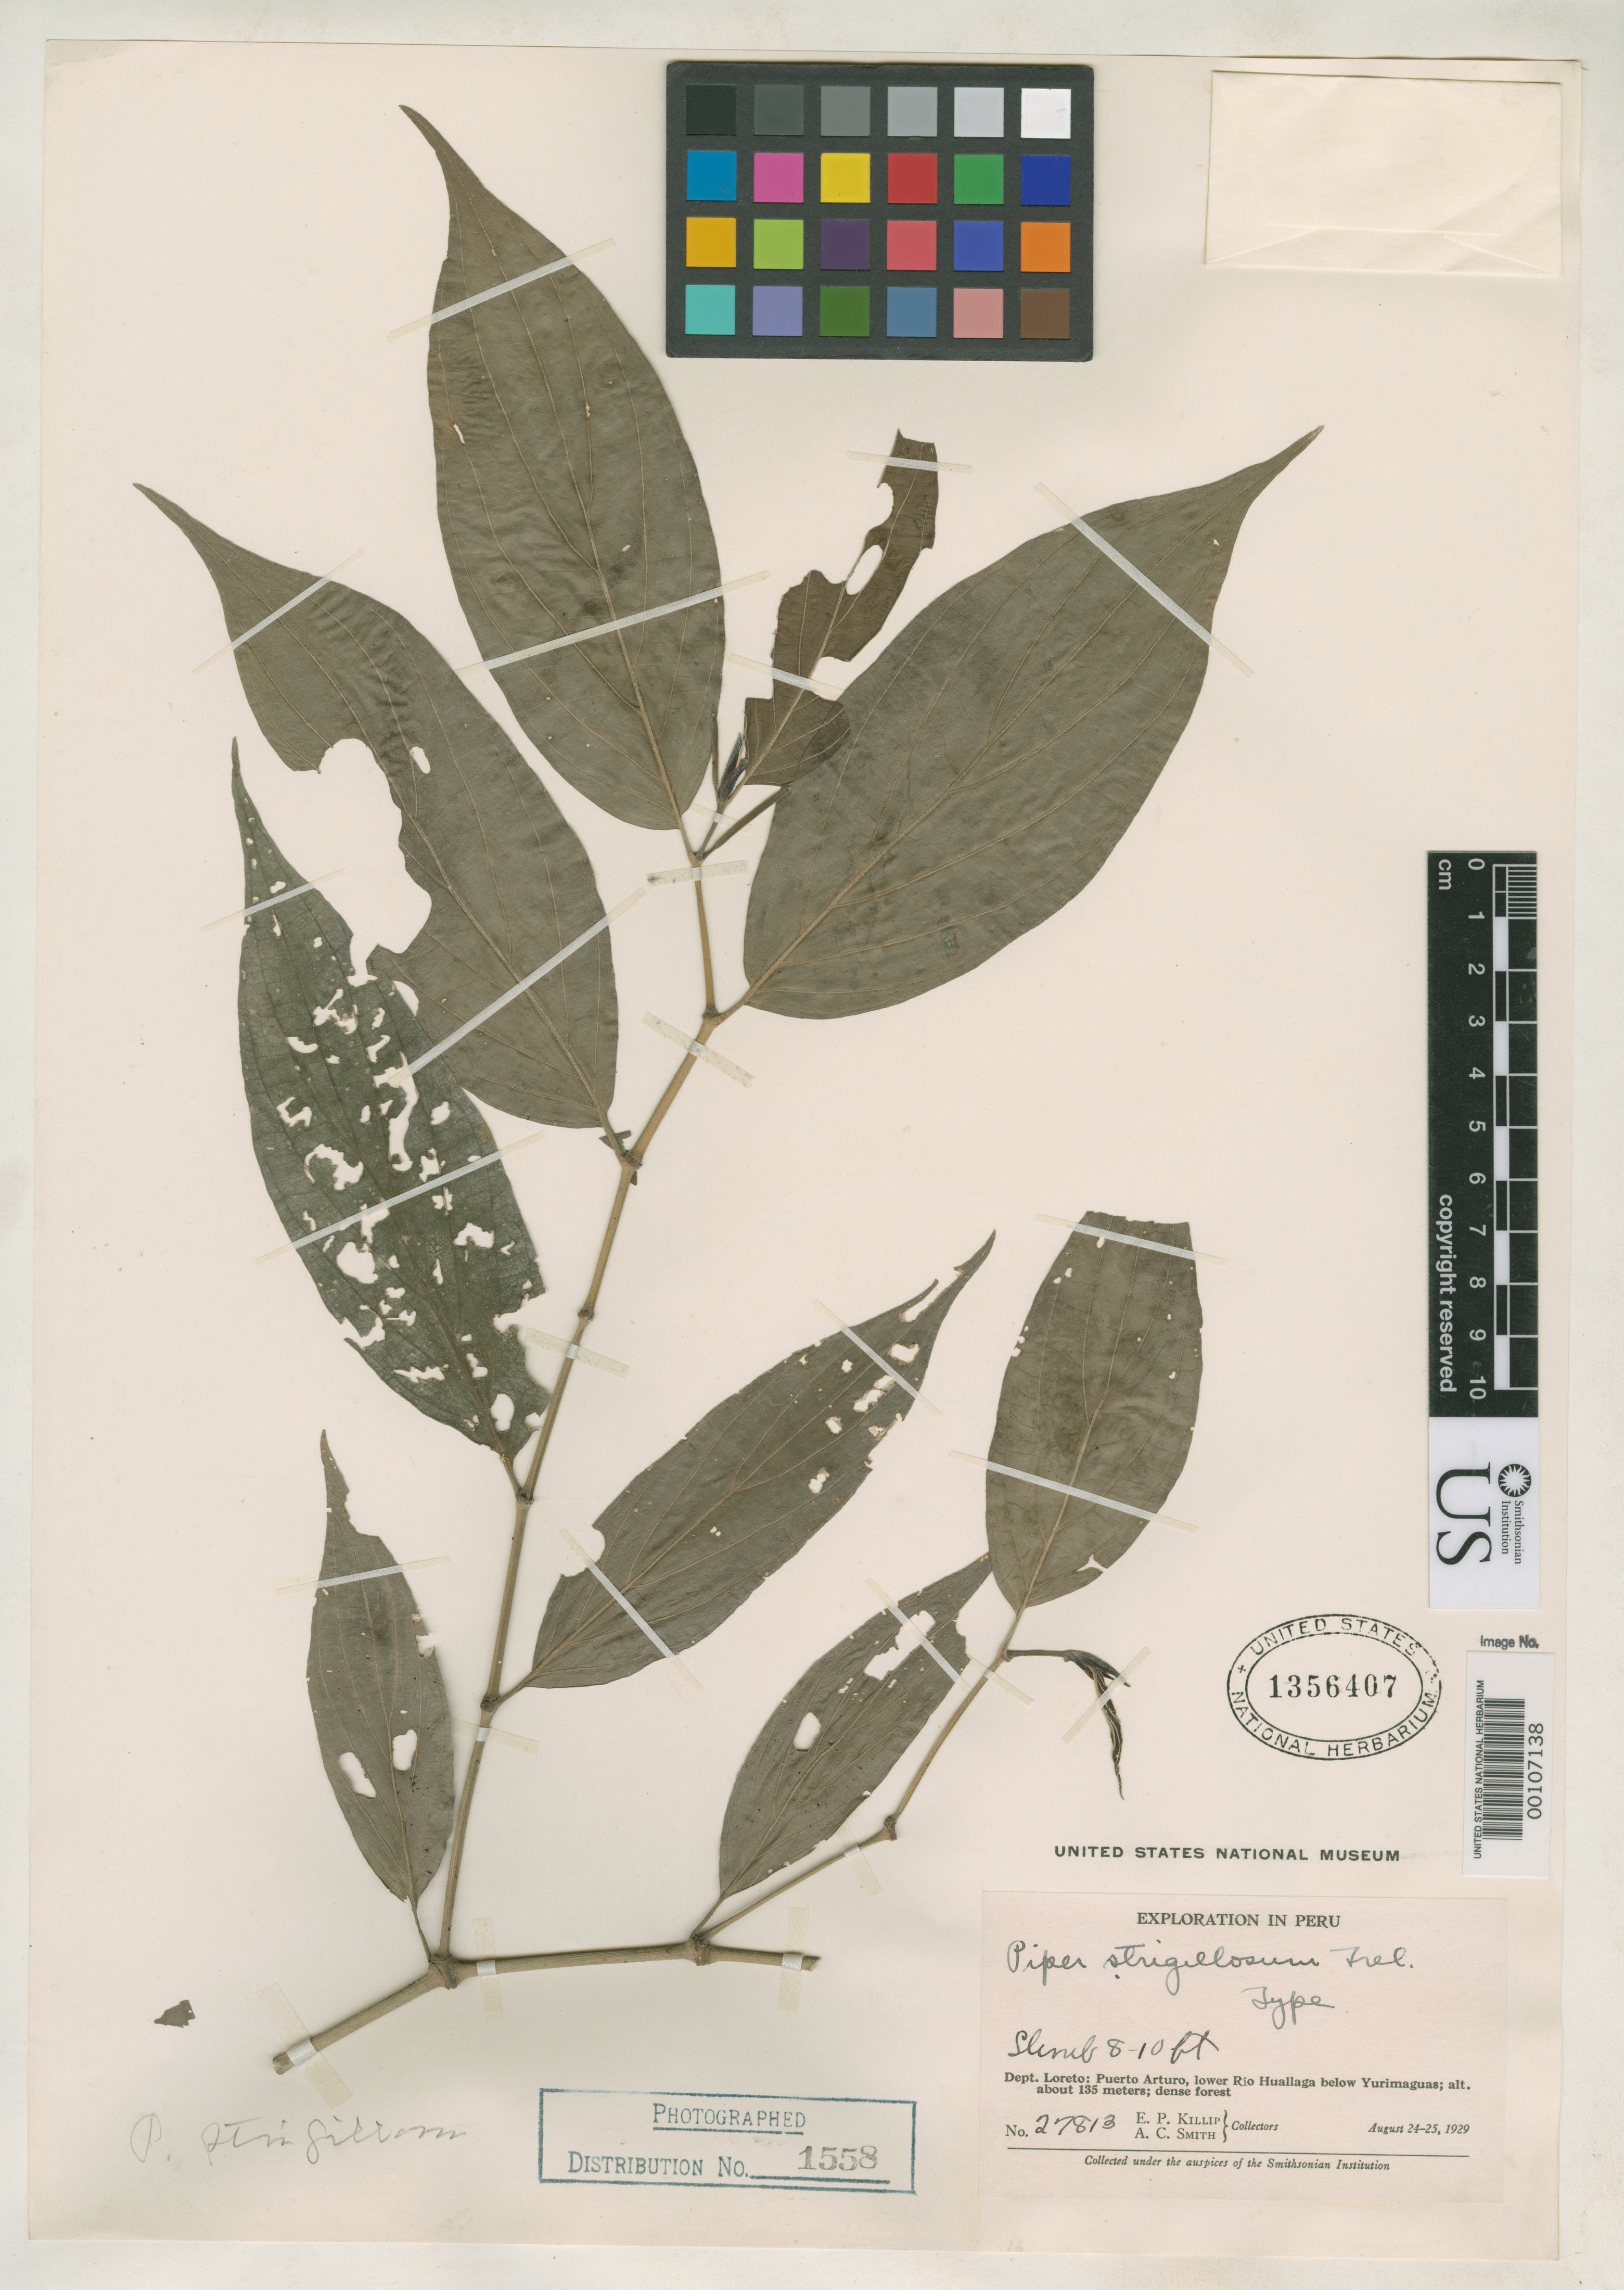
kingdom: Plantae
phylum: Tracheophyta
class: Magnoliopsida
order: Piperales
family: Piperaceae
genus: Piper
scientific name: Piper strigillosum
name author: Trel. in J.F. Macbr.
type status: Holotype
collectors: E. P. Killip & A. C. Smith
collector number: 27813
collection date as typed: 24 Aug 1929 to 25 Aug 1929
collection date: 1929-08-24/1929-08-25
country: Peru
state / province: Loreto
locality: Puerto Arturo, below Yurimaguas.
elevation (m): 135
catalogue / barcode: US 1356407